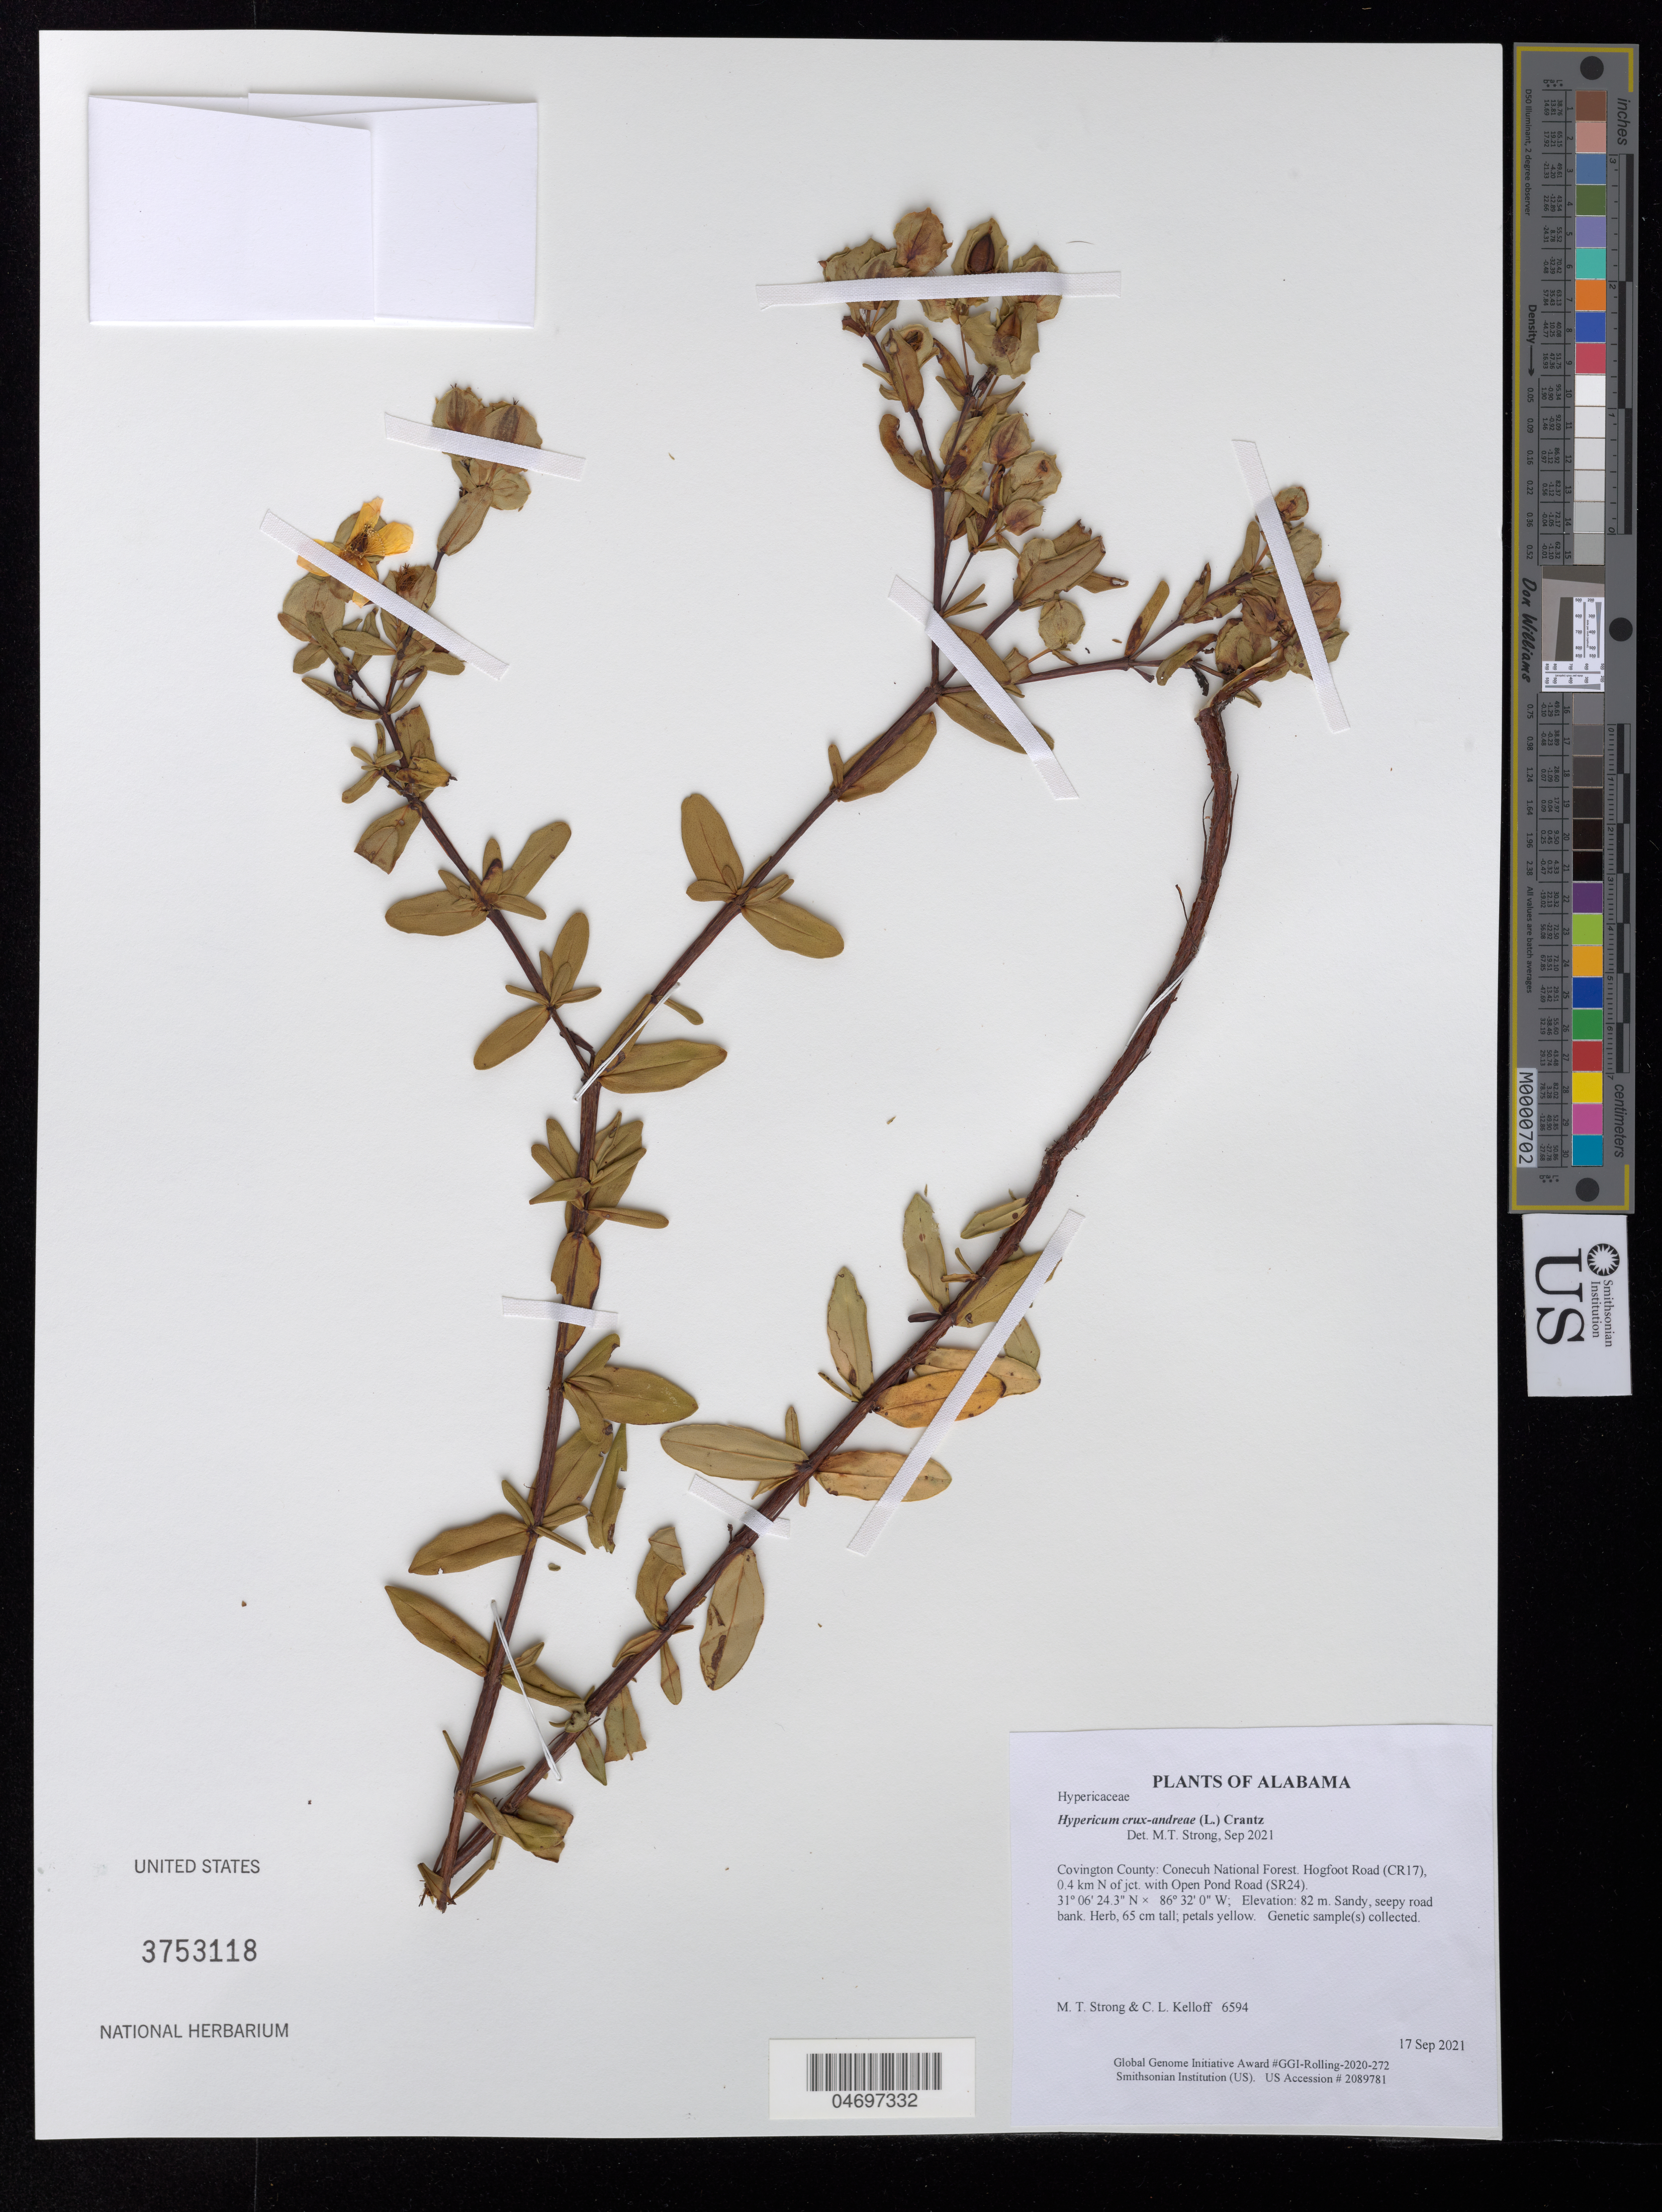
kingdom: Plantae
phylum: Tracheophyta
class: Magnoliopsida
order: Malpighiales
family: Hypericaceae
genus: Hypericum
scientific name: Hypericum crux-andreae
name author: (L.) Crantz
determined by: Strong, Mark T.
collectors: M. T. Strong & C. L. Kelloff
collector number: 6594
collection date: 2021-09-17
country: United States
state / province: Alabama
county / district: Covington County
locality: Conecuh National Forest. Hogfoot Road (CR17), 0.4 km N of jct. with Open Pond Road (SR24)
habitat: Sandy, seepy road bank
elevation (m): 82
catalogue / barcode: US 3753118